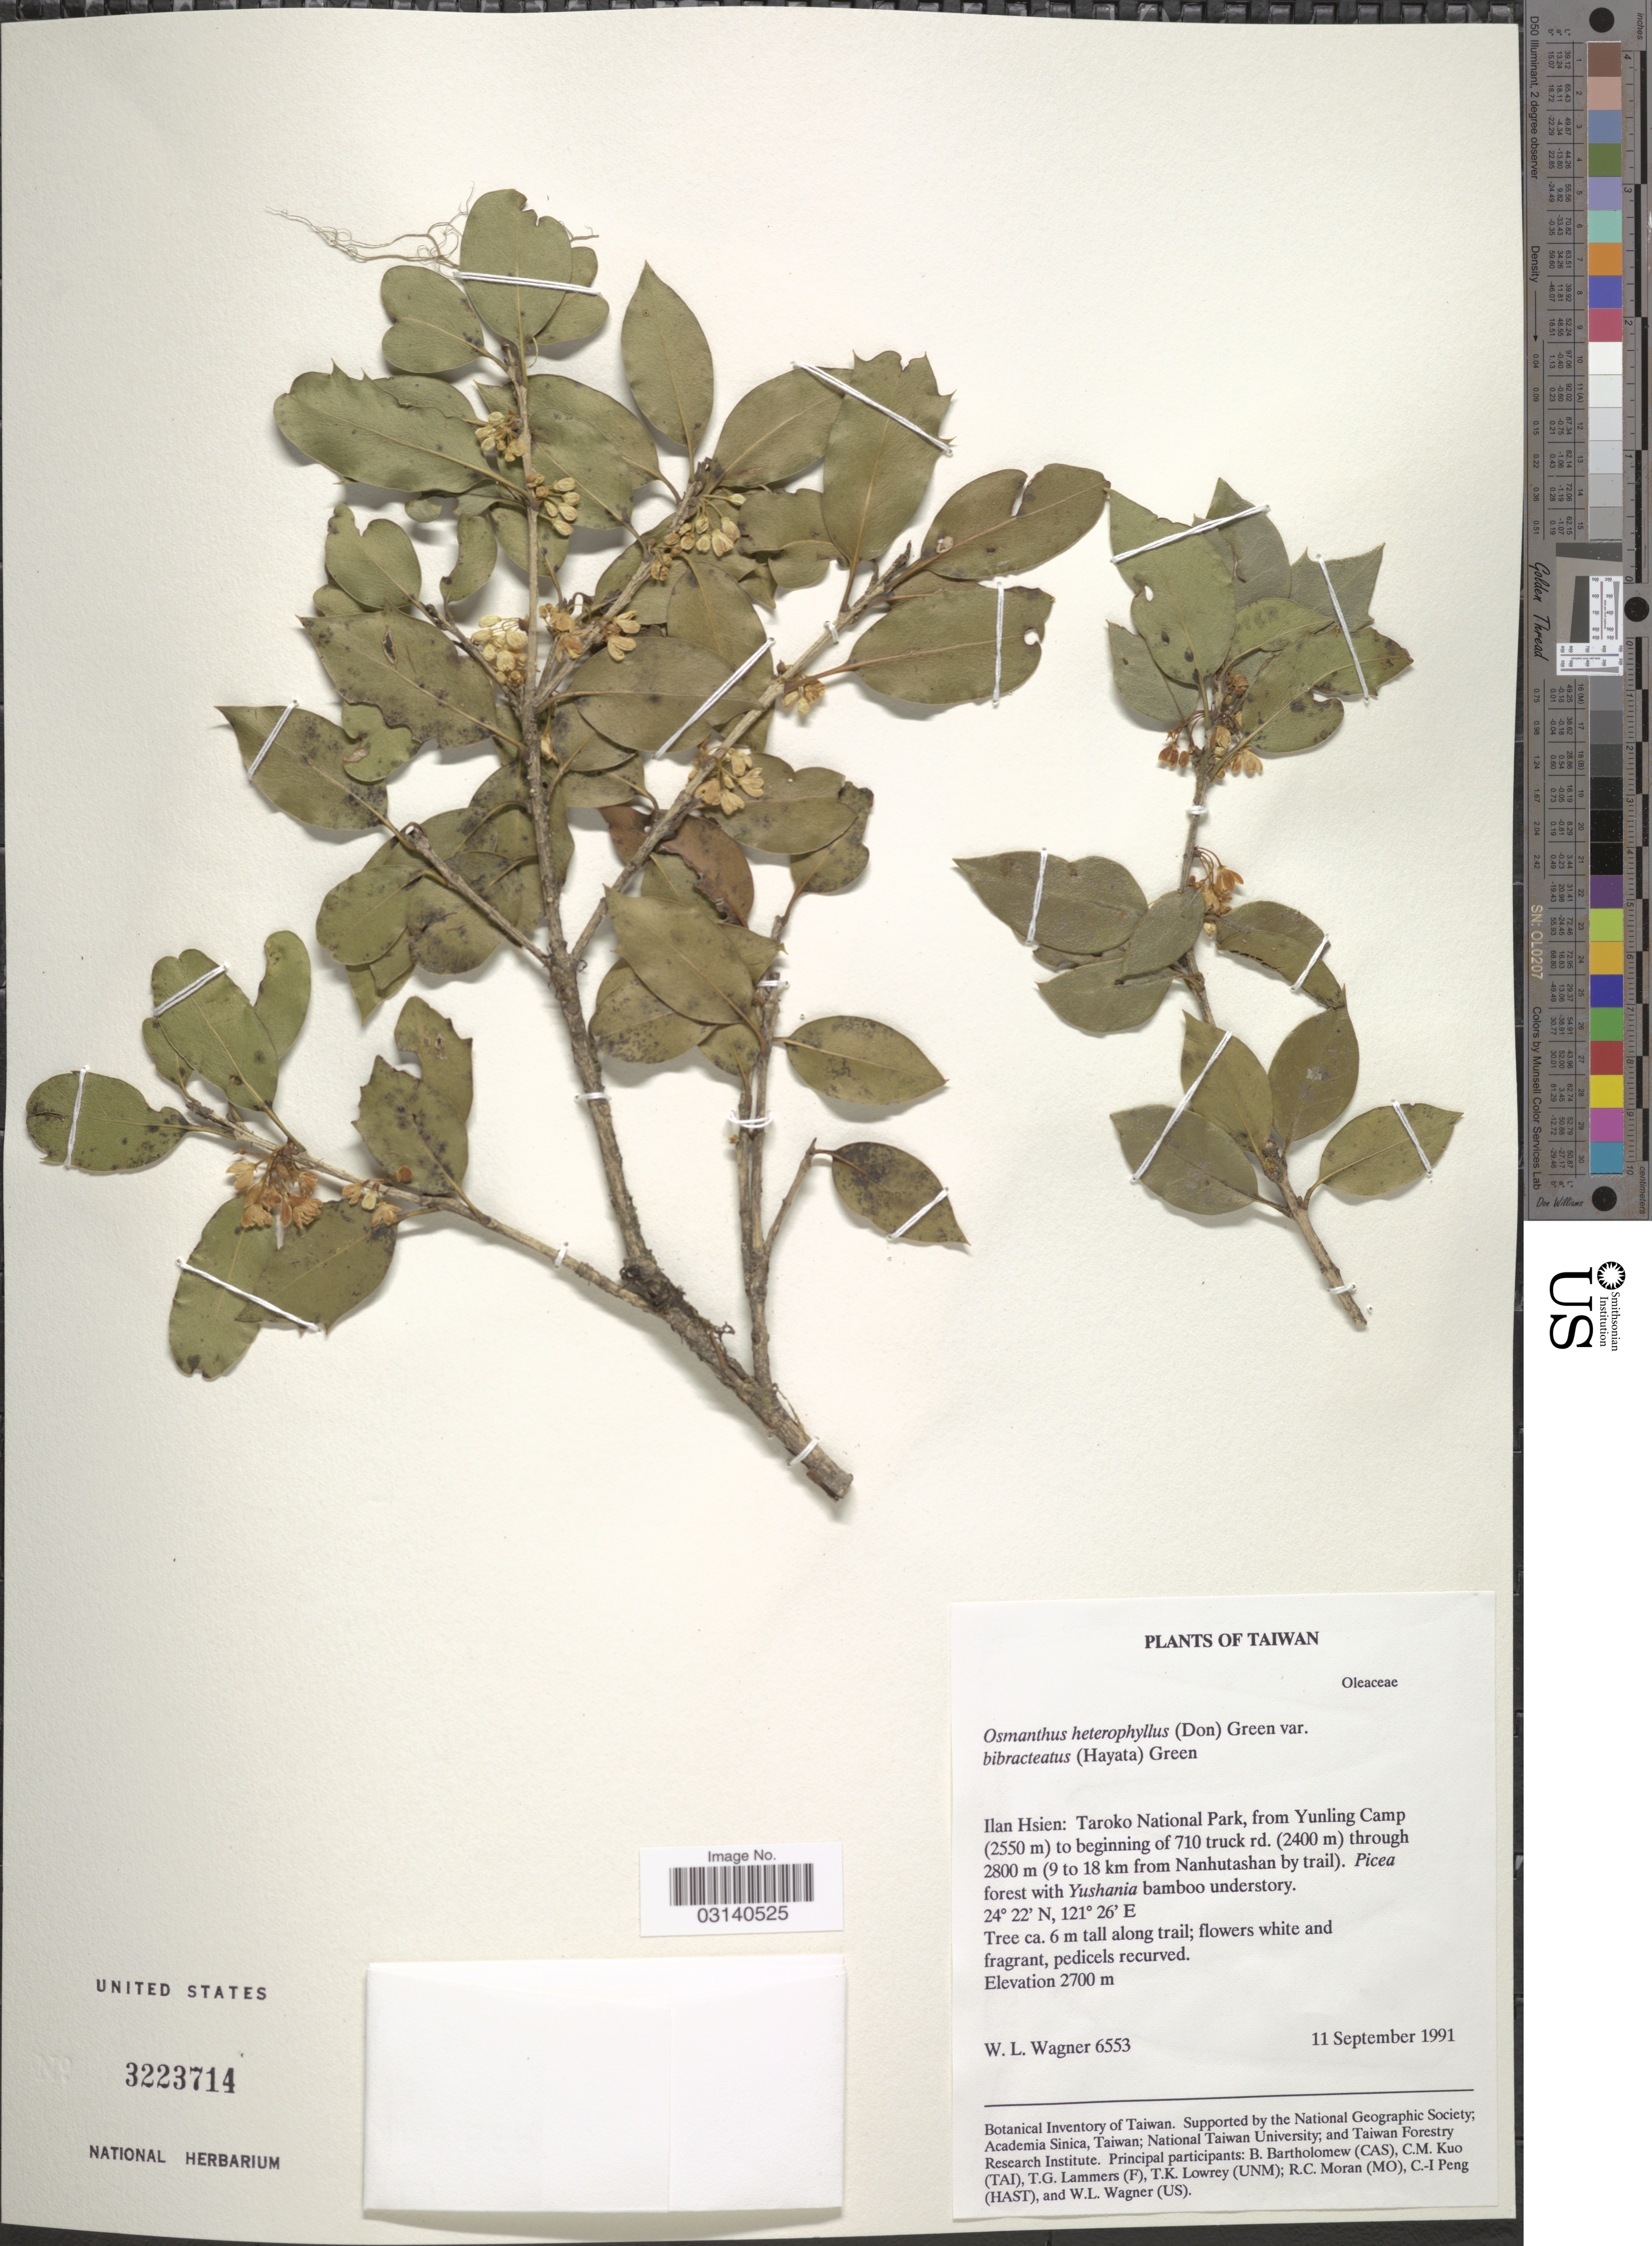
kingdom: Plantae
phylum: Tracheophyta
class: Magnoliopsida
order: Lamiales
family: Oleaceae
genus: Osmanthus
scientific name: Osmanthus heterophyllus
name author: (G. Don) P.S. Green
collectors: W. L. Wagner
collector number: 6553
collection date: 1991-09-11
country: Taiwan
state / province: Ilan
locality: Ilan Hsien: Taroko National Park, from Yunling Camp to beginning of 710 truck rd. through, (9 to 18 km from Nanhutashan).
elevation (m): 2700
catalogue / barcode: US 3223714